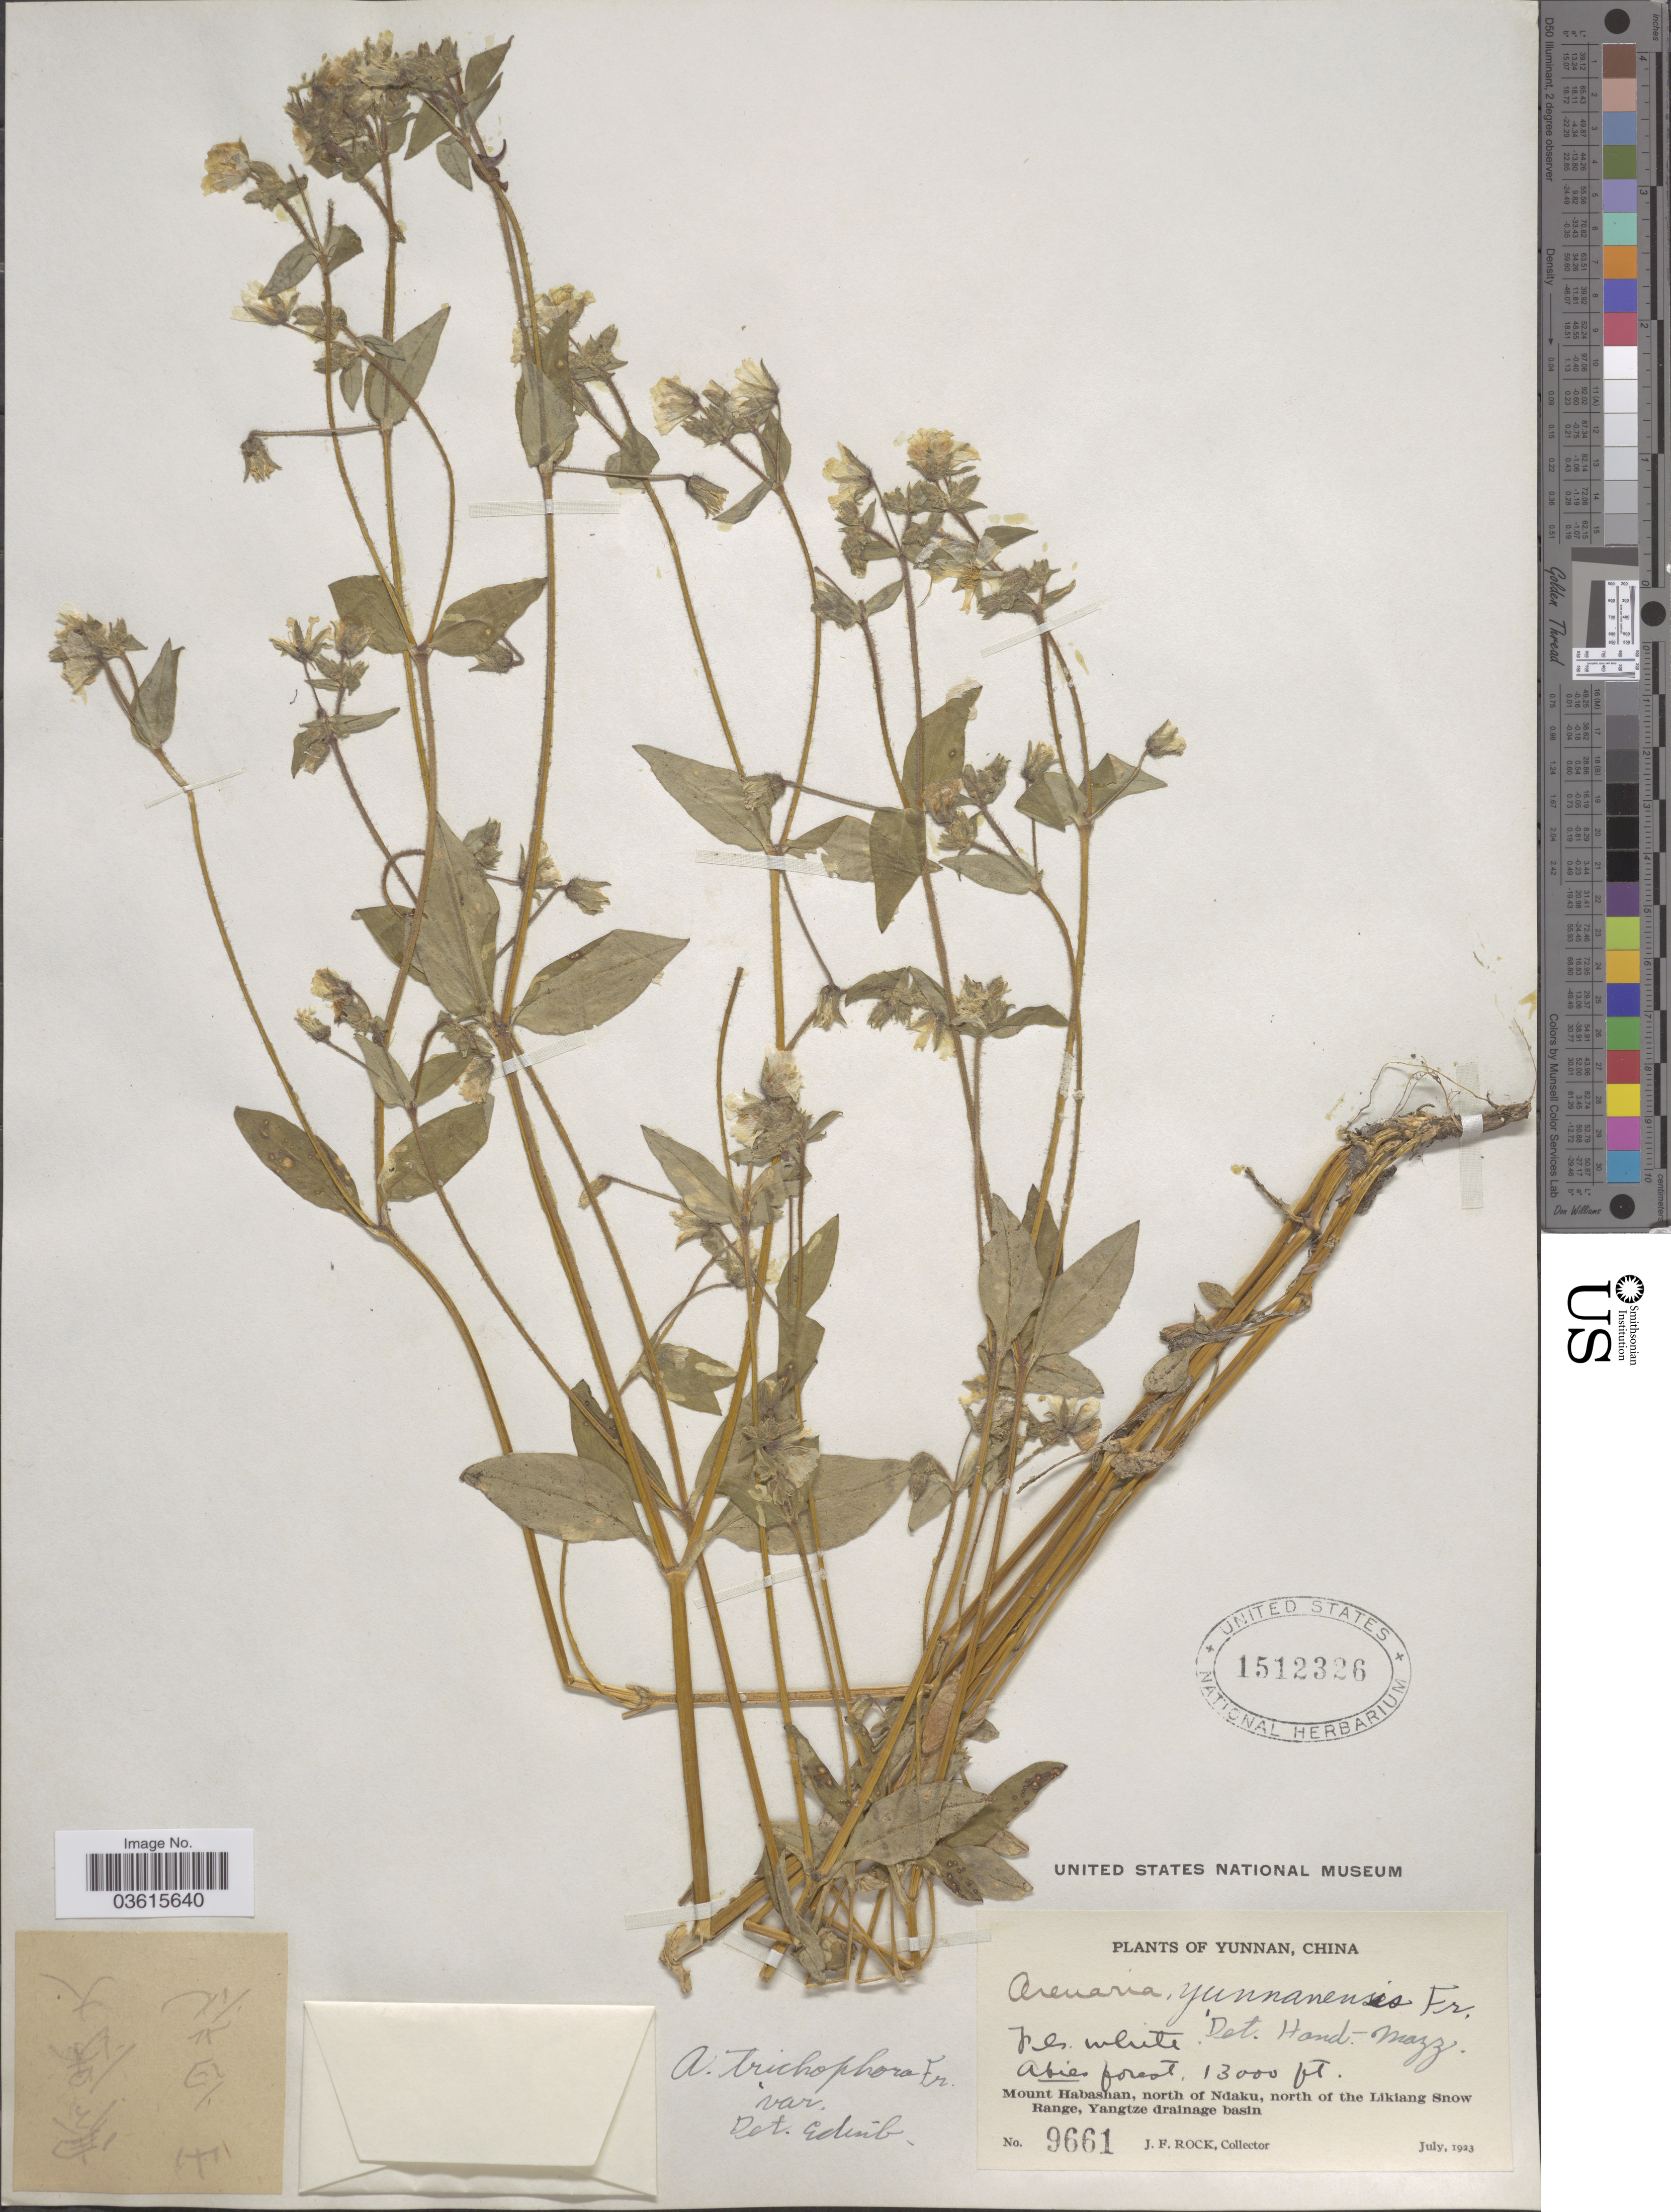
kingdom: Plantae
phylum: Tracheophyta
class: Magnoliopsida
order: Caryophyllales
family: Caryophyllaceae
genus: Odontostemma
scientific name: Odontostemma trichophorum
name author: (Franch.) Sadeghian & Zarre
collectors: J. Rock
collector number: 9661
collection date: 1923-07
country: China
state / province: Yunnan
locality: Mount Habashan, north of Ndaku, north of the Likiang Snow Range, Yangtze drainage basin.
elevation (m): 3962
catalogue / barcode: US 1512326